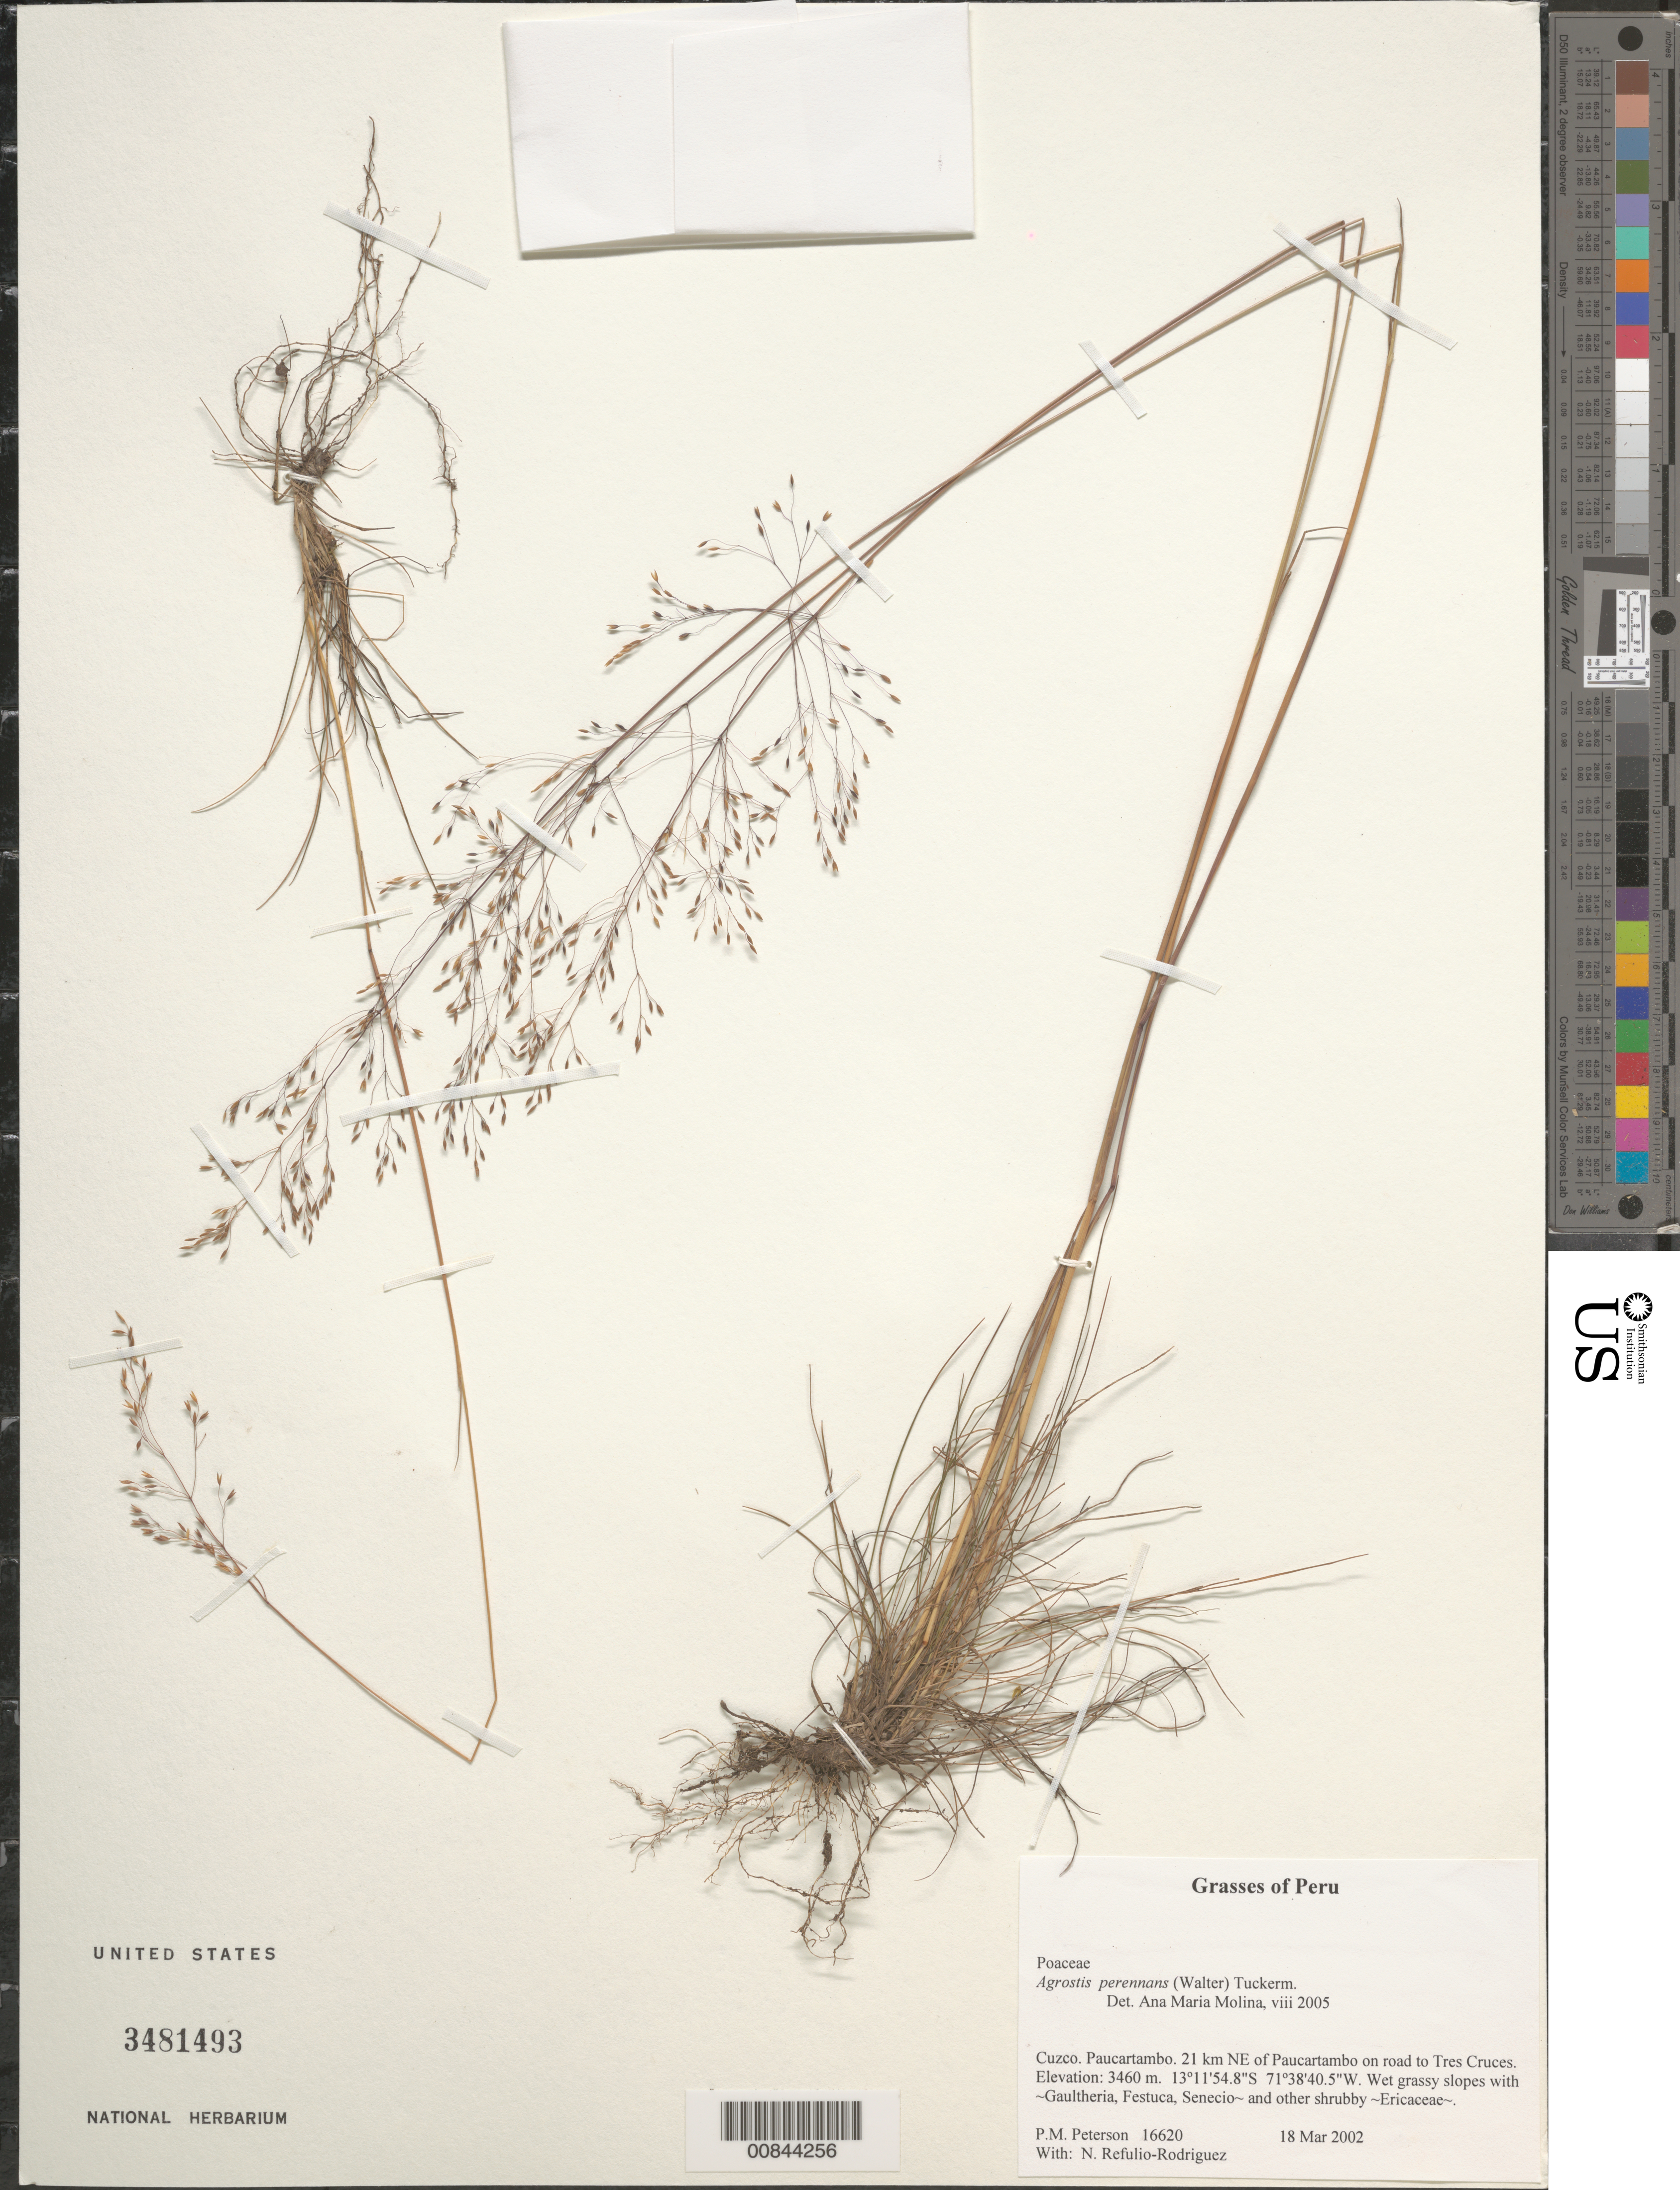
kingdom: Plantae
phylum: Tracheophyta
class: Liliopsida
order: Poales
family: Poaceae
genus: Agrostis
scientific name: Agrostis perennans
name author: (Walter) Tuck.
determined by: Molina, Ana M. de R.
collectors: P. M. Peterson & N. Refulio-Rodríguez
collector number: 16620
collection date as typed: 18 Mar 2002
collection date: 2002-03-18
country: Peru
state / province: Cusco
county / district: Paucartambo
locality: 21 km NE of Paucartambo on road to Tres Cruces.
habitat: Wet grassy slopes with ~Gaultheria, Festuca, Senecio~ and other shruby ~Ericaceae~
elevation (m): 3460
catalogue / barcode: US 3481493